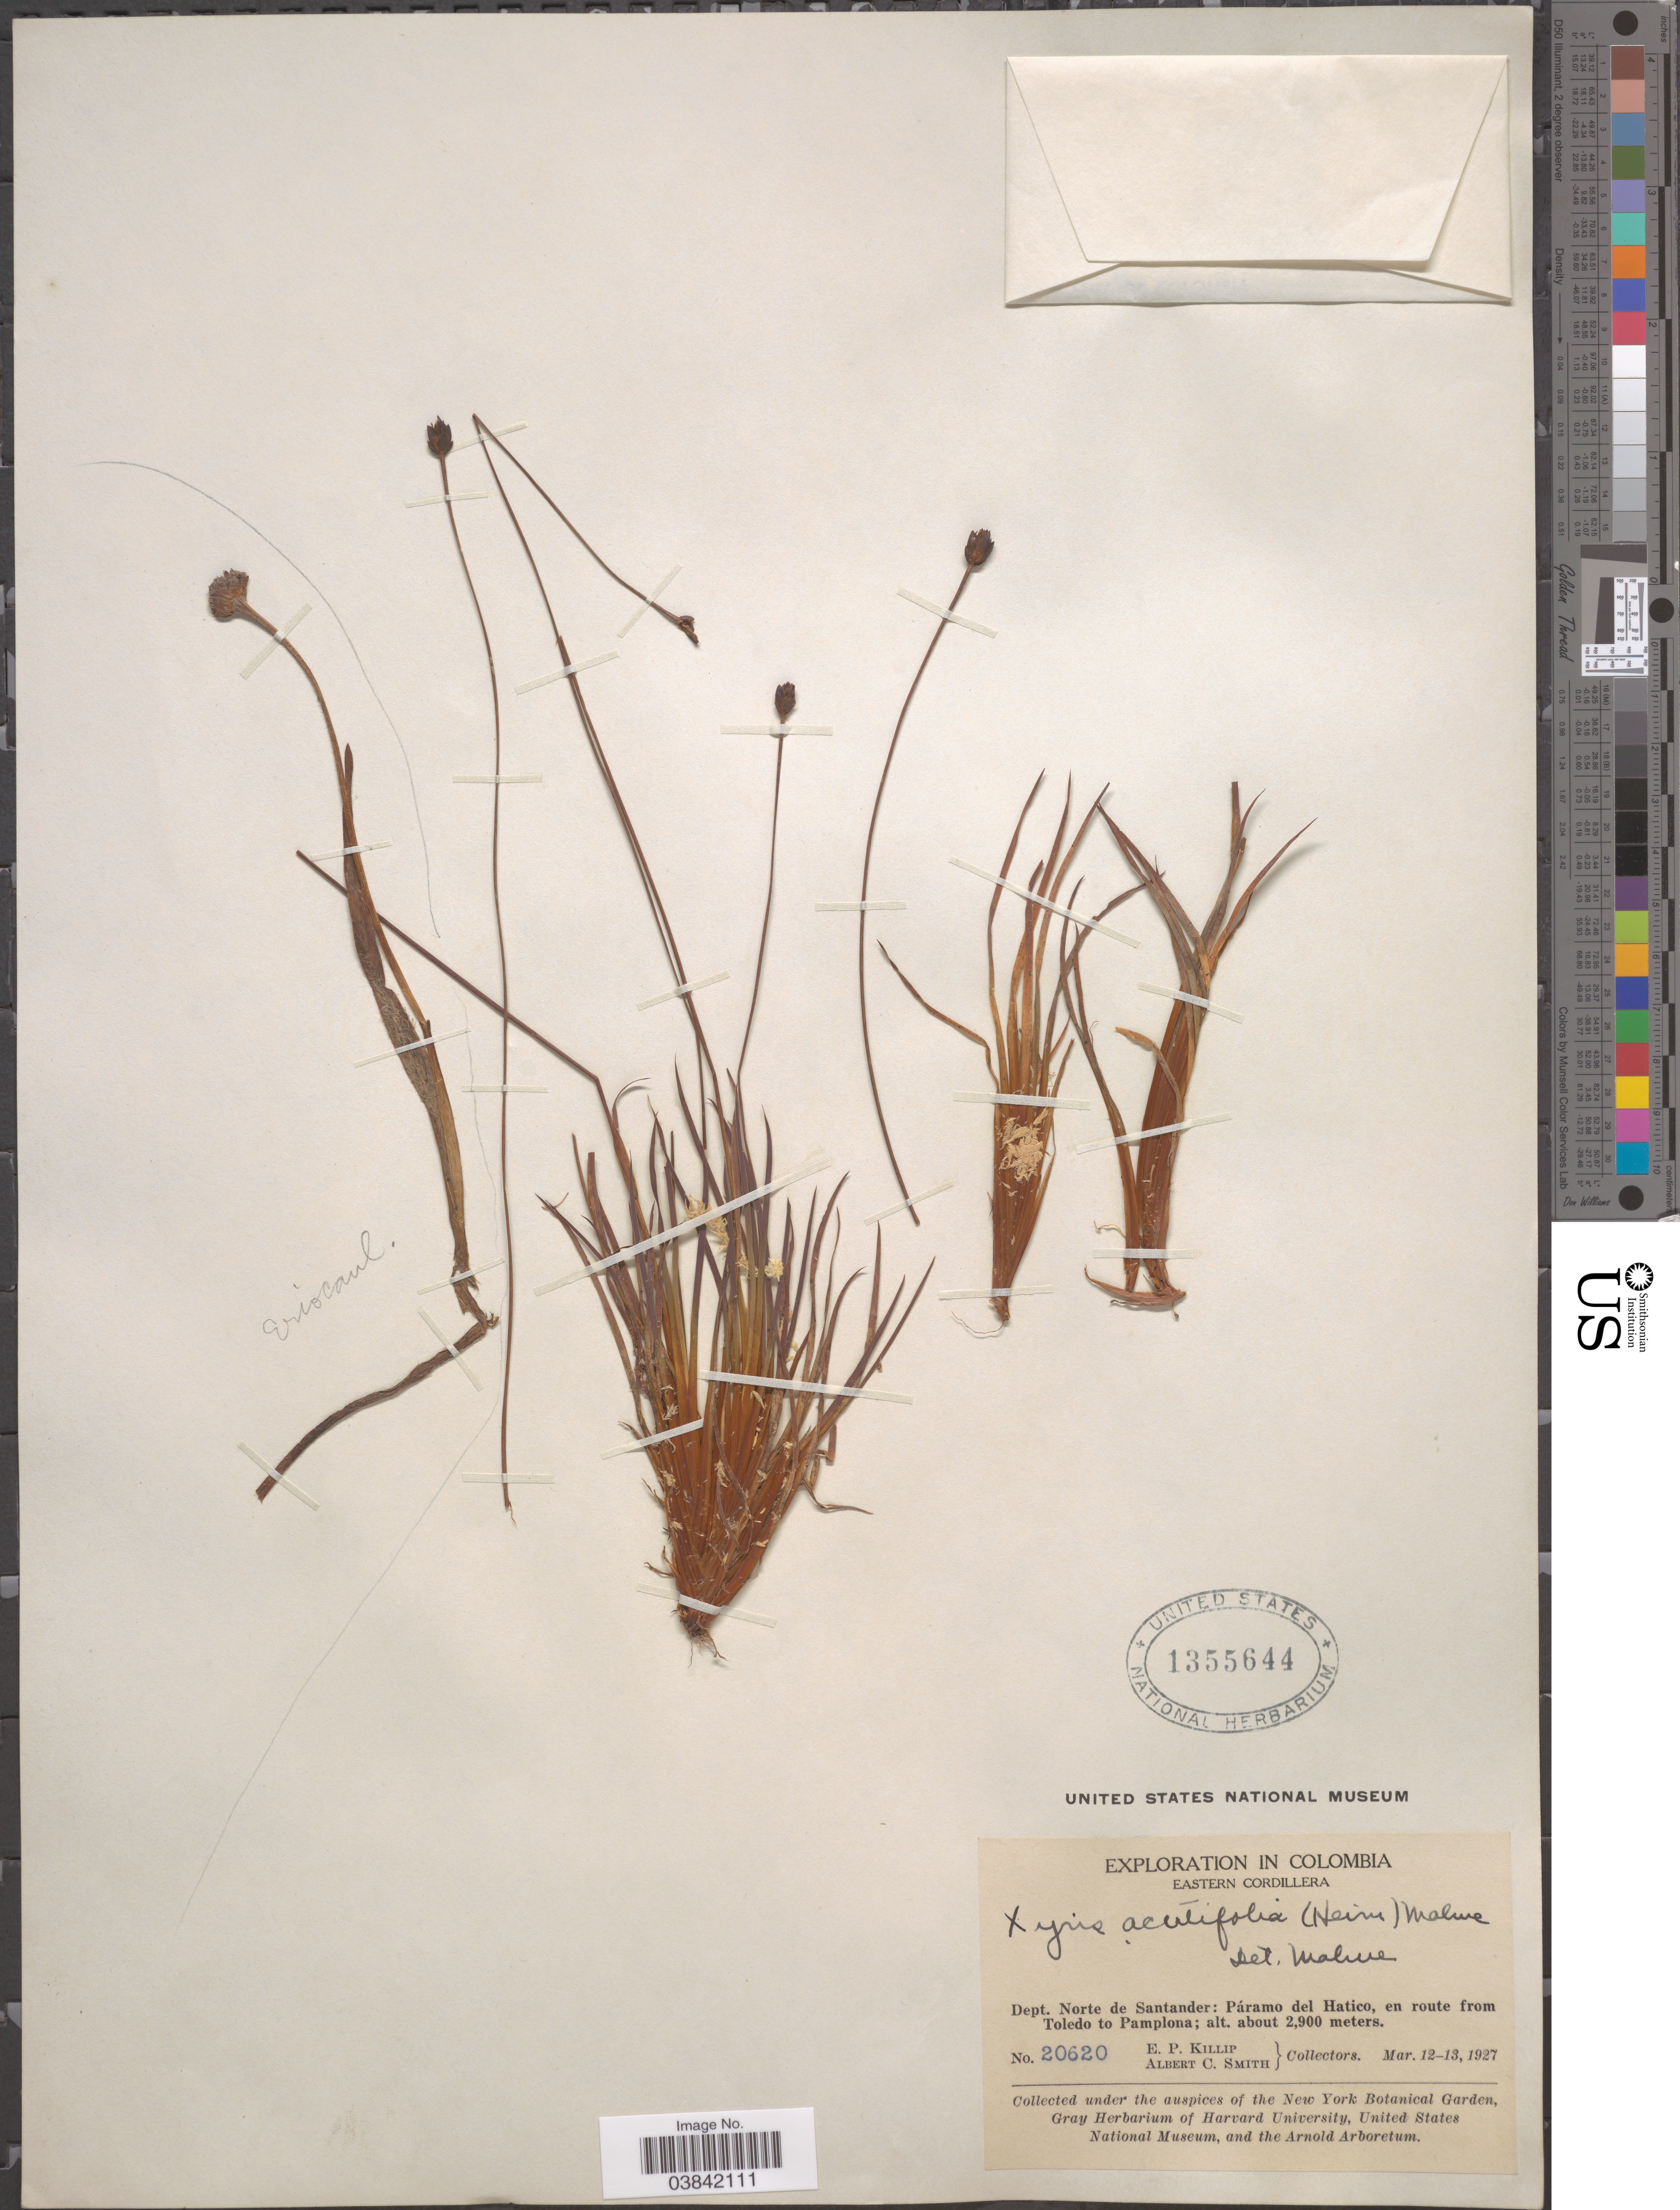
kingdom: Plantae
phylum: Tracheophyta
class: Liliopsida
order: Poales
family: Xyridaceae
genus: Xyris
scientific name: Xyris acutifolia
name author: (Heimerl) Malme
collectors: E. P. Killip & A. C. Smith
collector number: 20620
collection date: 1927-03-12/1927-03-13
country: Colombia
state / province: Norte de Santander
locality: Eastern Cordillera. Dept. Norte de Santander: Páramo del Hatico, en route from Toledo to Pamplona.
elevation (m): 2900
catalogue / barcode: US 1355644